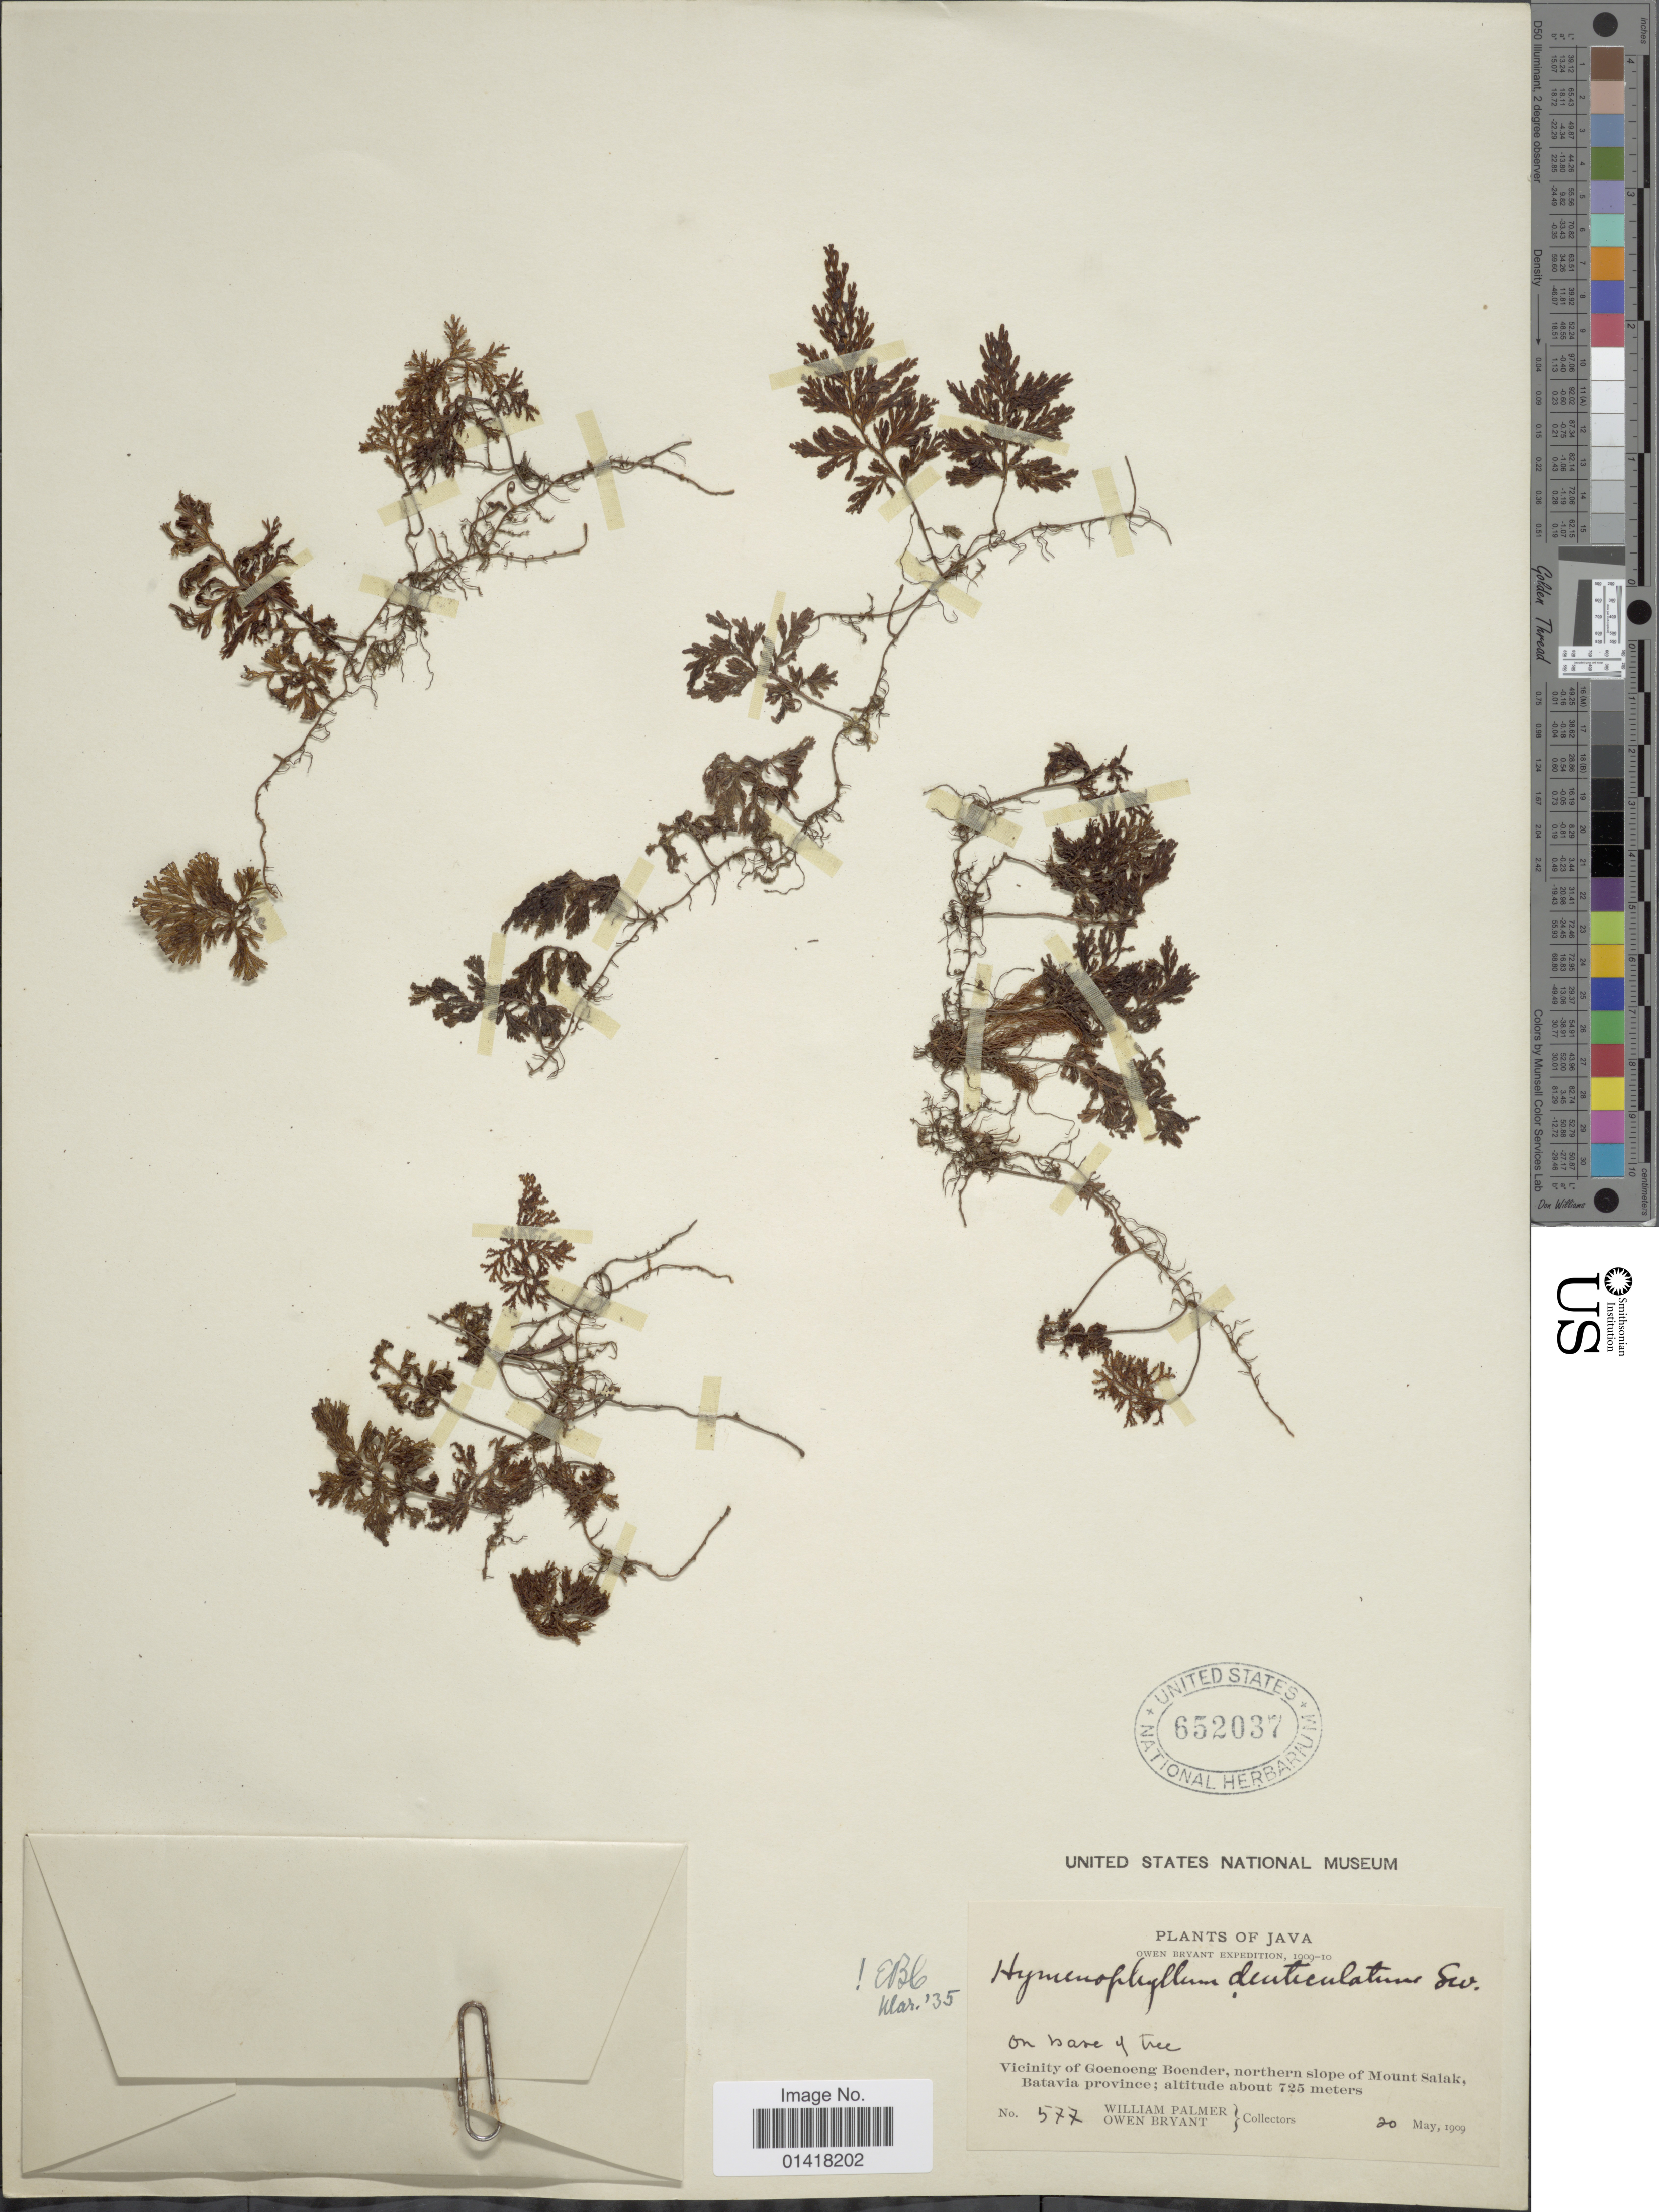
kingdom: Plantae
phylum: Tracheophyta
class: Polypodiopsida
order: Hymenophyllales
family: Hymenophyllaceae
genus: Hymenophyllum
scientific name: Hymenophyllum denticulatum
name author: Sw.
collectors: W. Palmer & O. Bryant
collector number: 577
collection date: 1909-05-20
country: Indonesia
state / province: Java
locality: Vicinity of Goenoeng Boender; northern slope of Mount Salak, Batavia province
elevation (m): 725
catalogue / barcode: US 652037